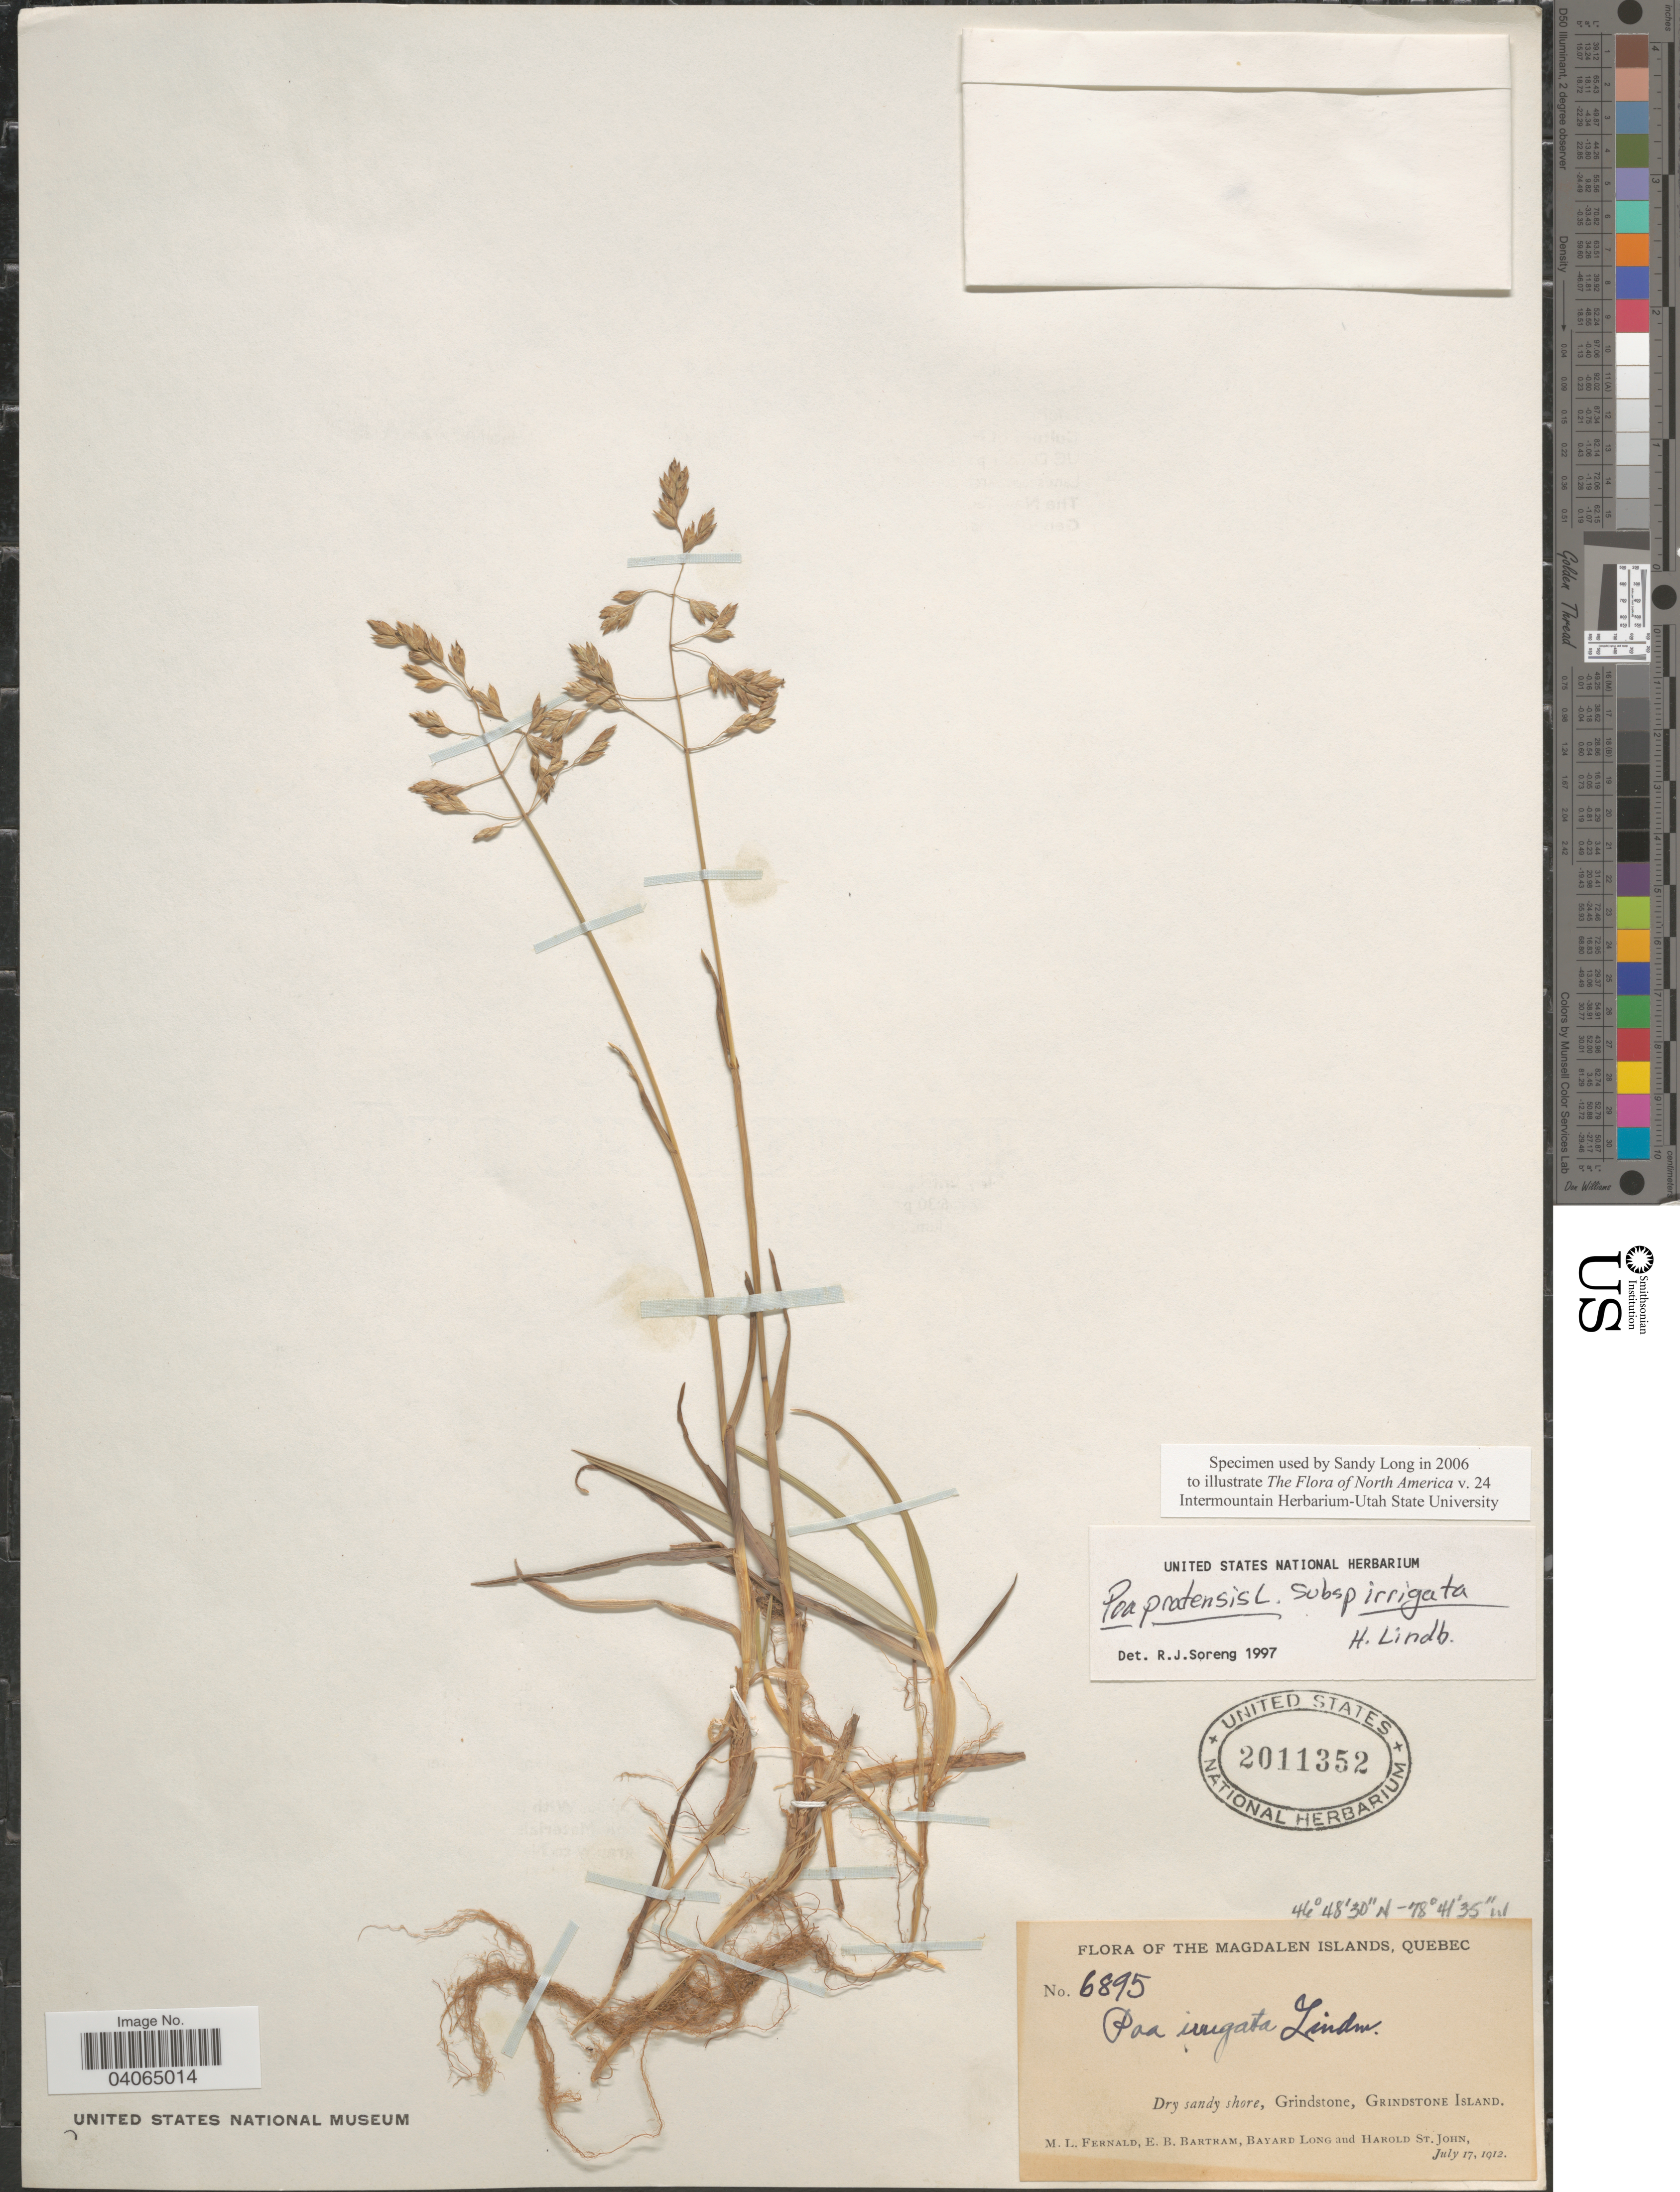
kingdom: Plantae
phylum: Tracheophyta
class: Liliopsida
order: Poales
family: Poaceae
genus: Poa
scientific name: Poa pratensis subsp. irrigata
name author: (Lindm.) H. Lindb.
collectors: M. L. Fernald, E. B. Bartram, B. Long & H. St. John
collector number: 6895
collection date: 1912-07-17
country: Canada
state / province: Quebec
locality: The Magdalen Islands. Grindstone, Grindstone Island.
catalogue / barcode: US 2011352